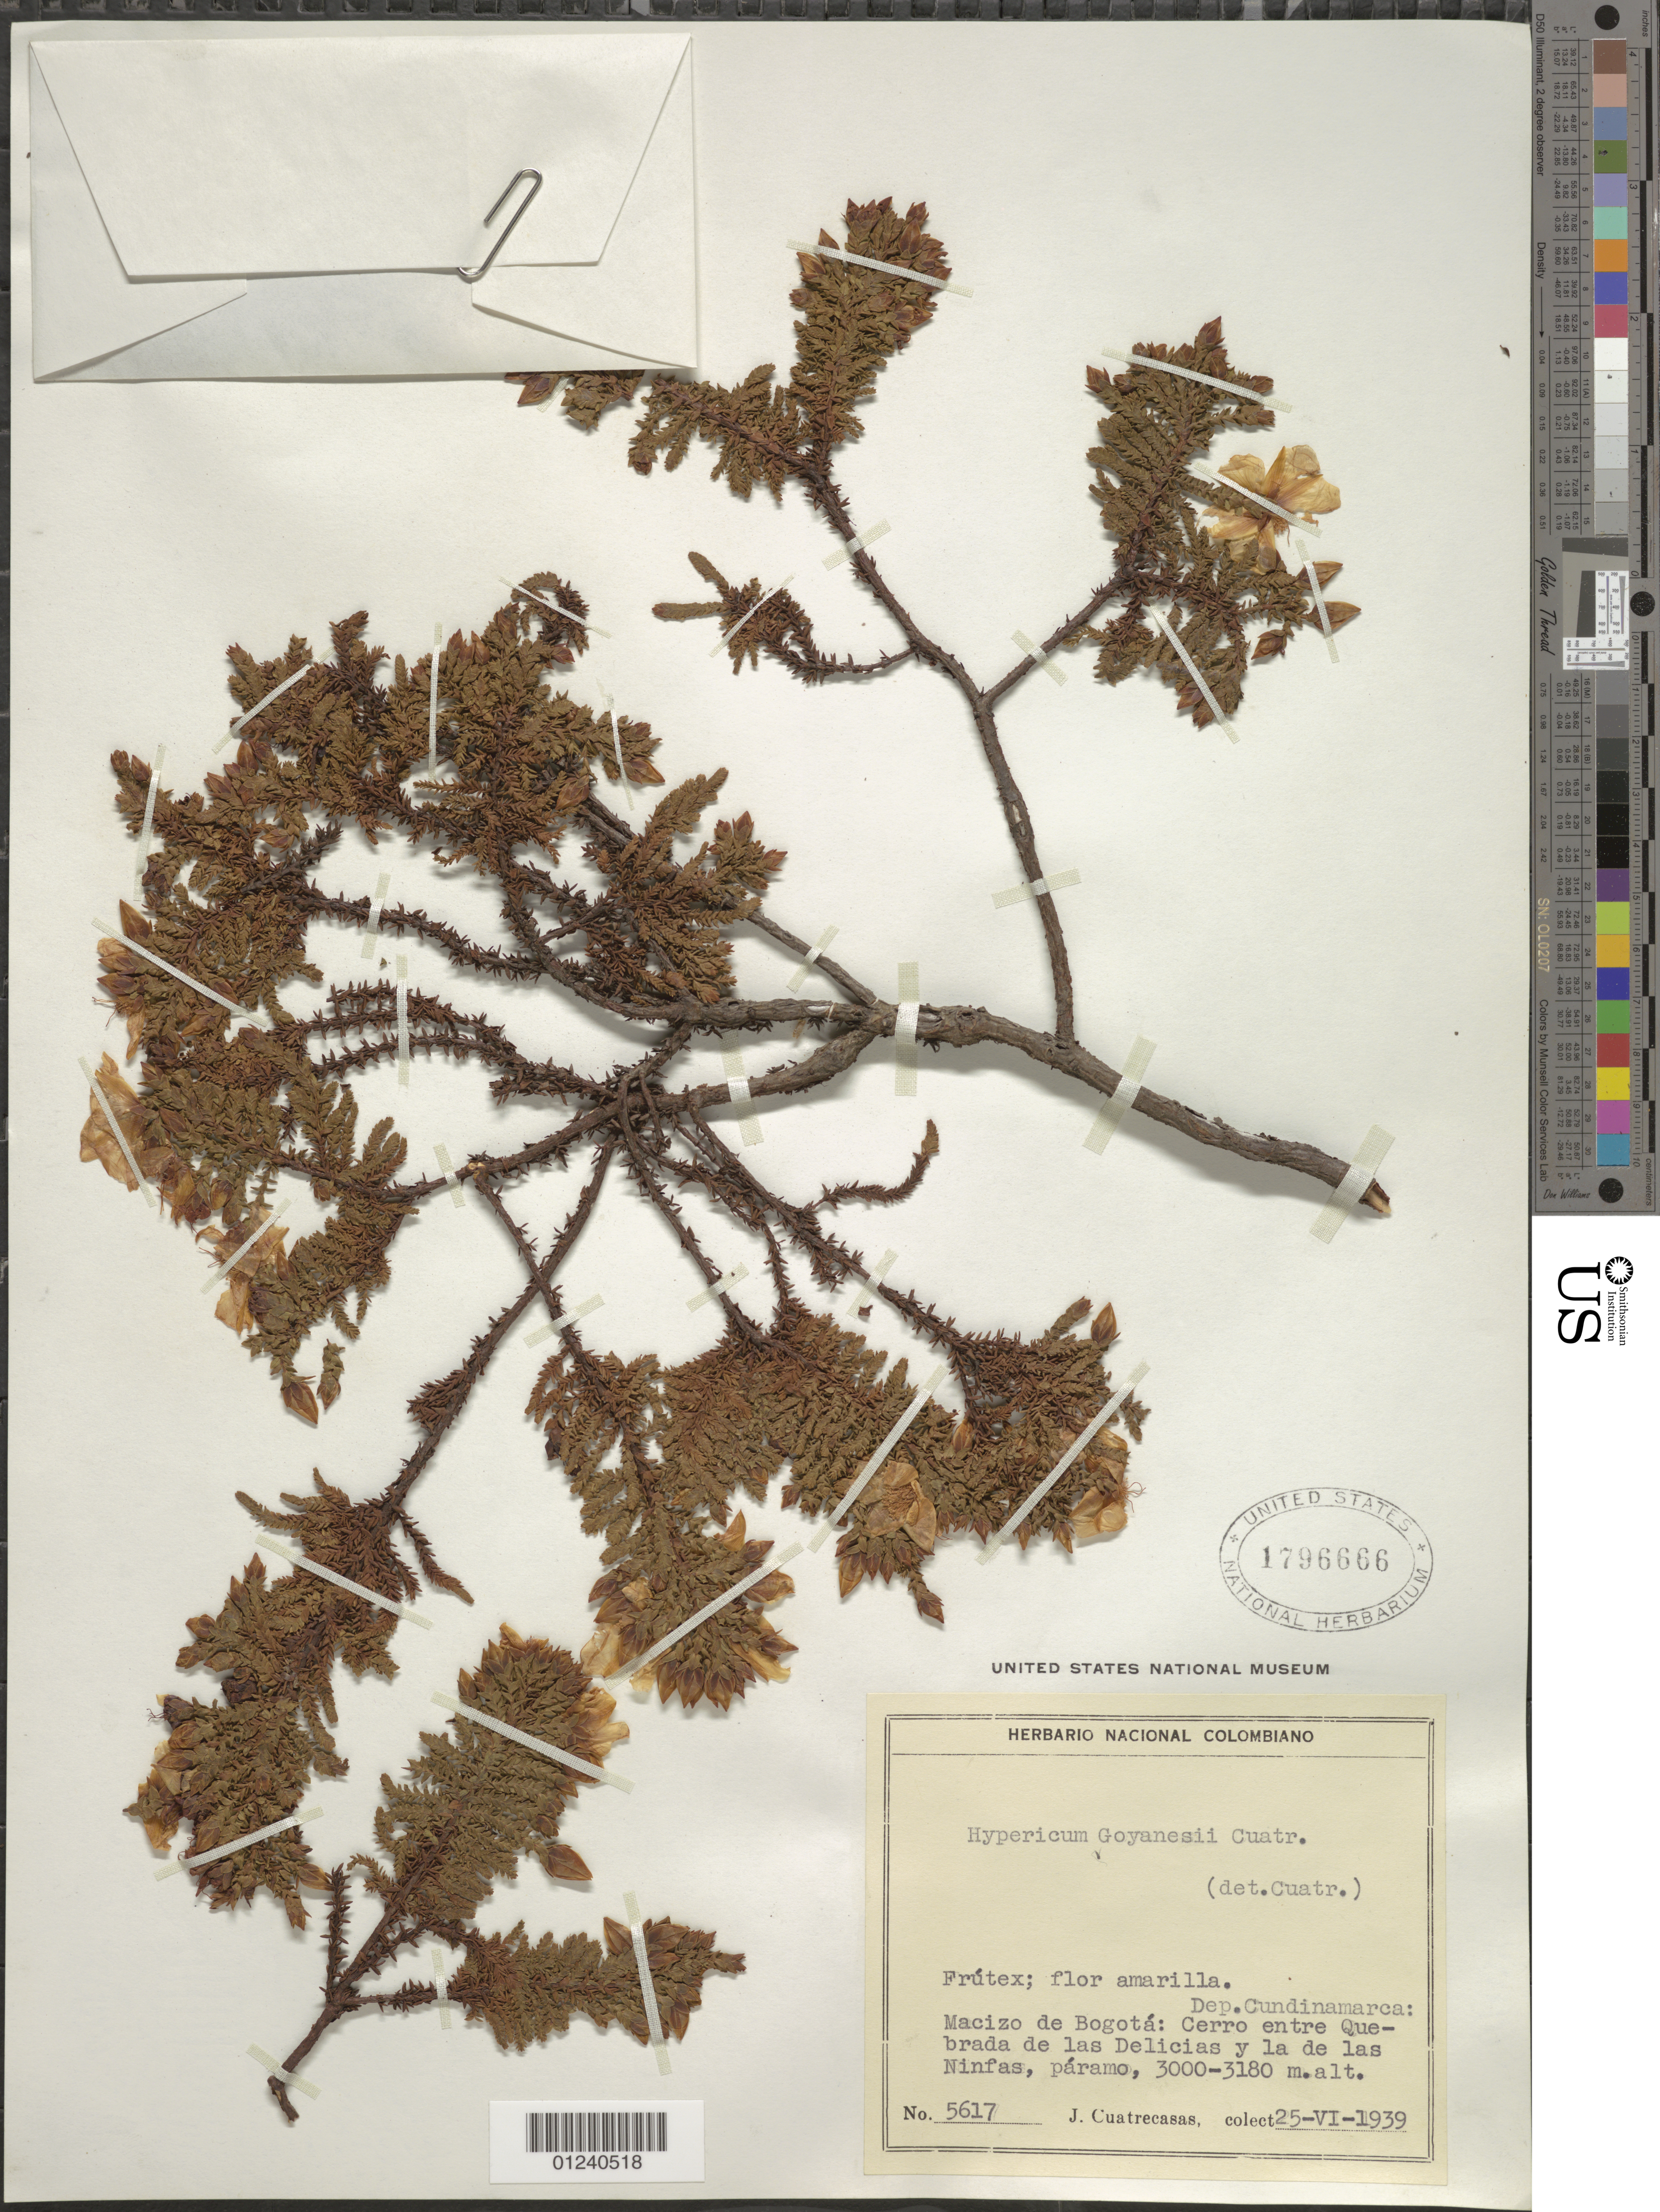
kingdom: Plantae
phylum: Tracheophyta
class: Magnoliopsida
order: Malpighiales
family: Hypericaceae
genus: Hypericum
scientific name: Hypericum goyanesii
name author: Cuatrec.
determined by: Cuatrecasas, J.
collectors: J. Cuatrecasas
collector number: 5617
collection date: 1939-06-25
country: Colombia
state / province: Cundinamarca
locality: Macizo de Bogota: Cerro entre Quebrada de las Delicias y la de las Ninfas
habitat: Paramo.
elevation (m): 3000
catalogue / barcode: US 1796666